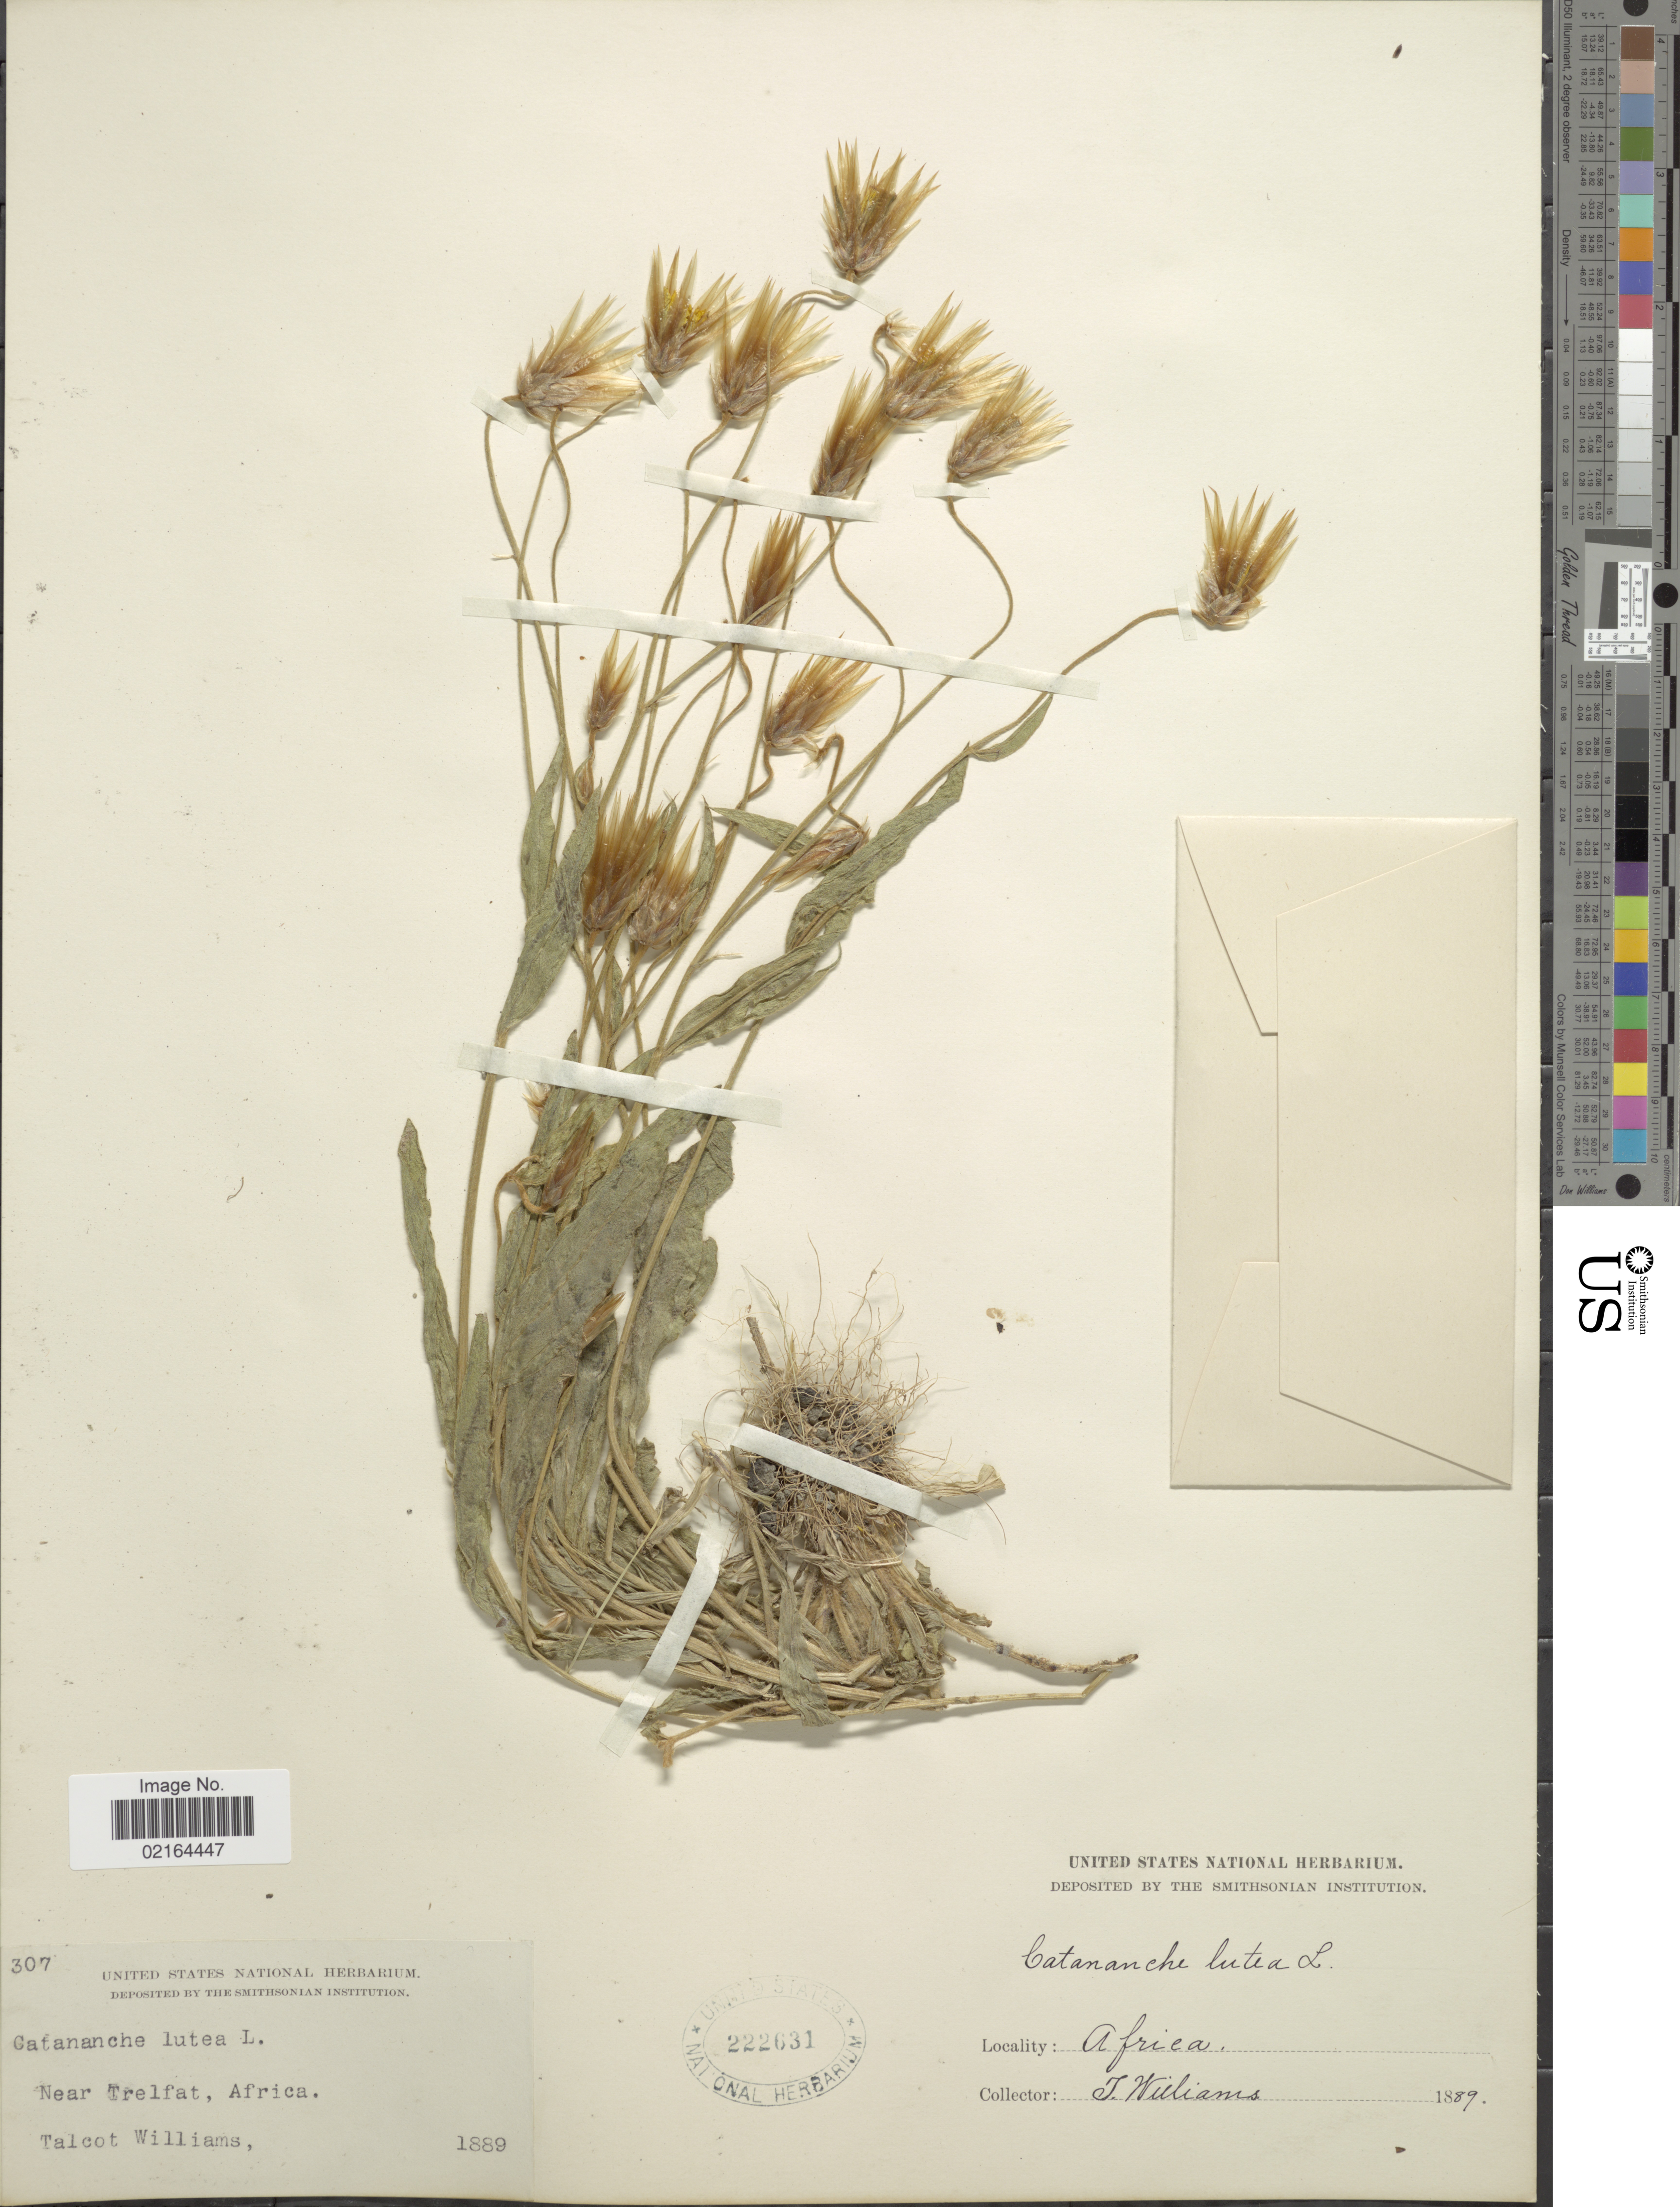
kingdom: Plantae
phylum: Tracheophyta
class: Magnoliopsida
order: Asterales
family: Asteraceae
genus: Catananche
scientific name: Catananche lutea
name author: L.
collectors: T. Williams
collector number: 307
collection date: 1889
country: Morocco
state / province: Rabat-Salé-Zemmour-Zaër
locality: Near Trelfat, Africa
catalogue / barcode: US 222631